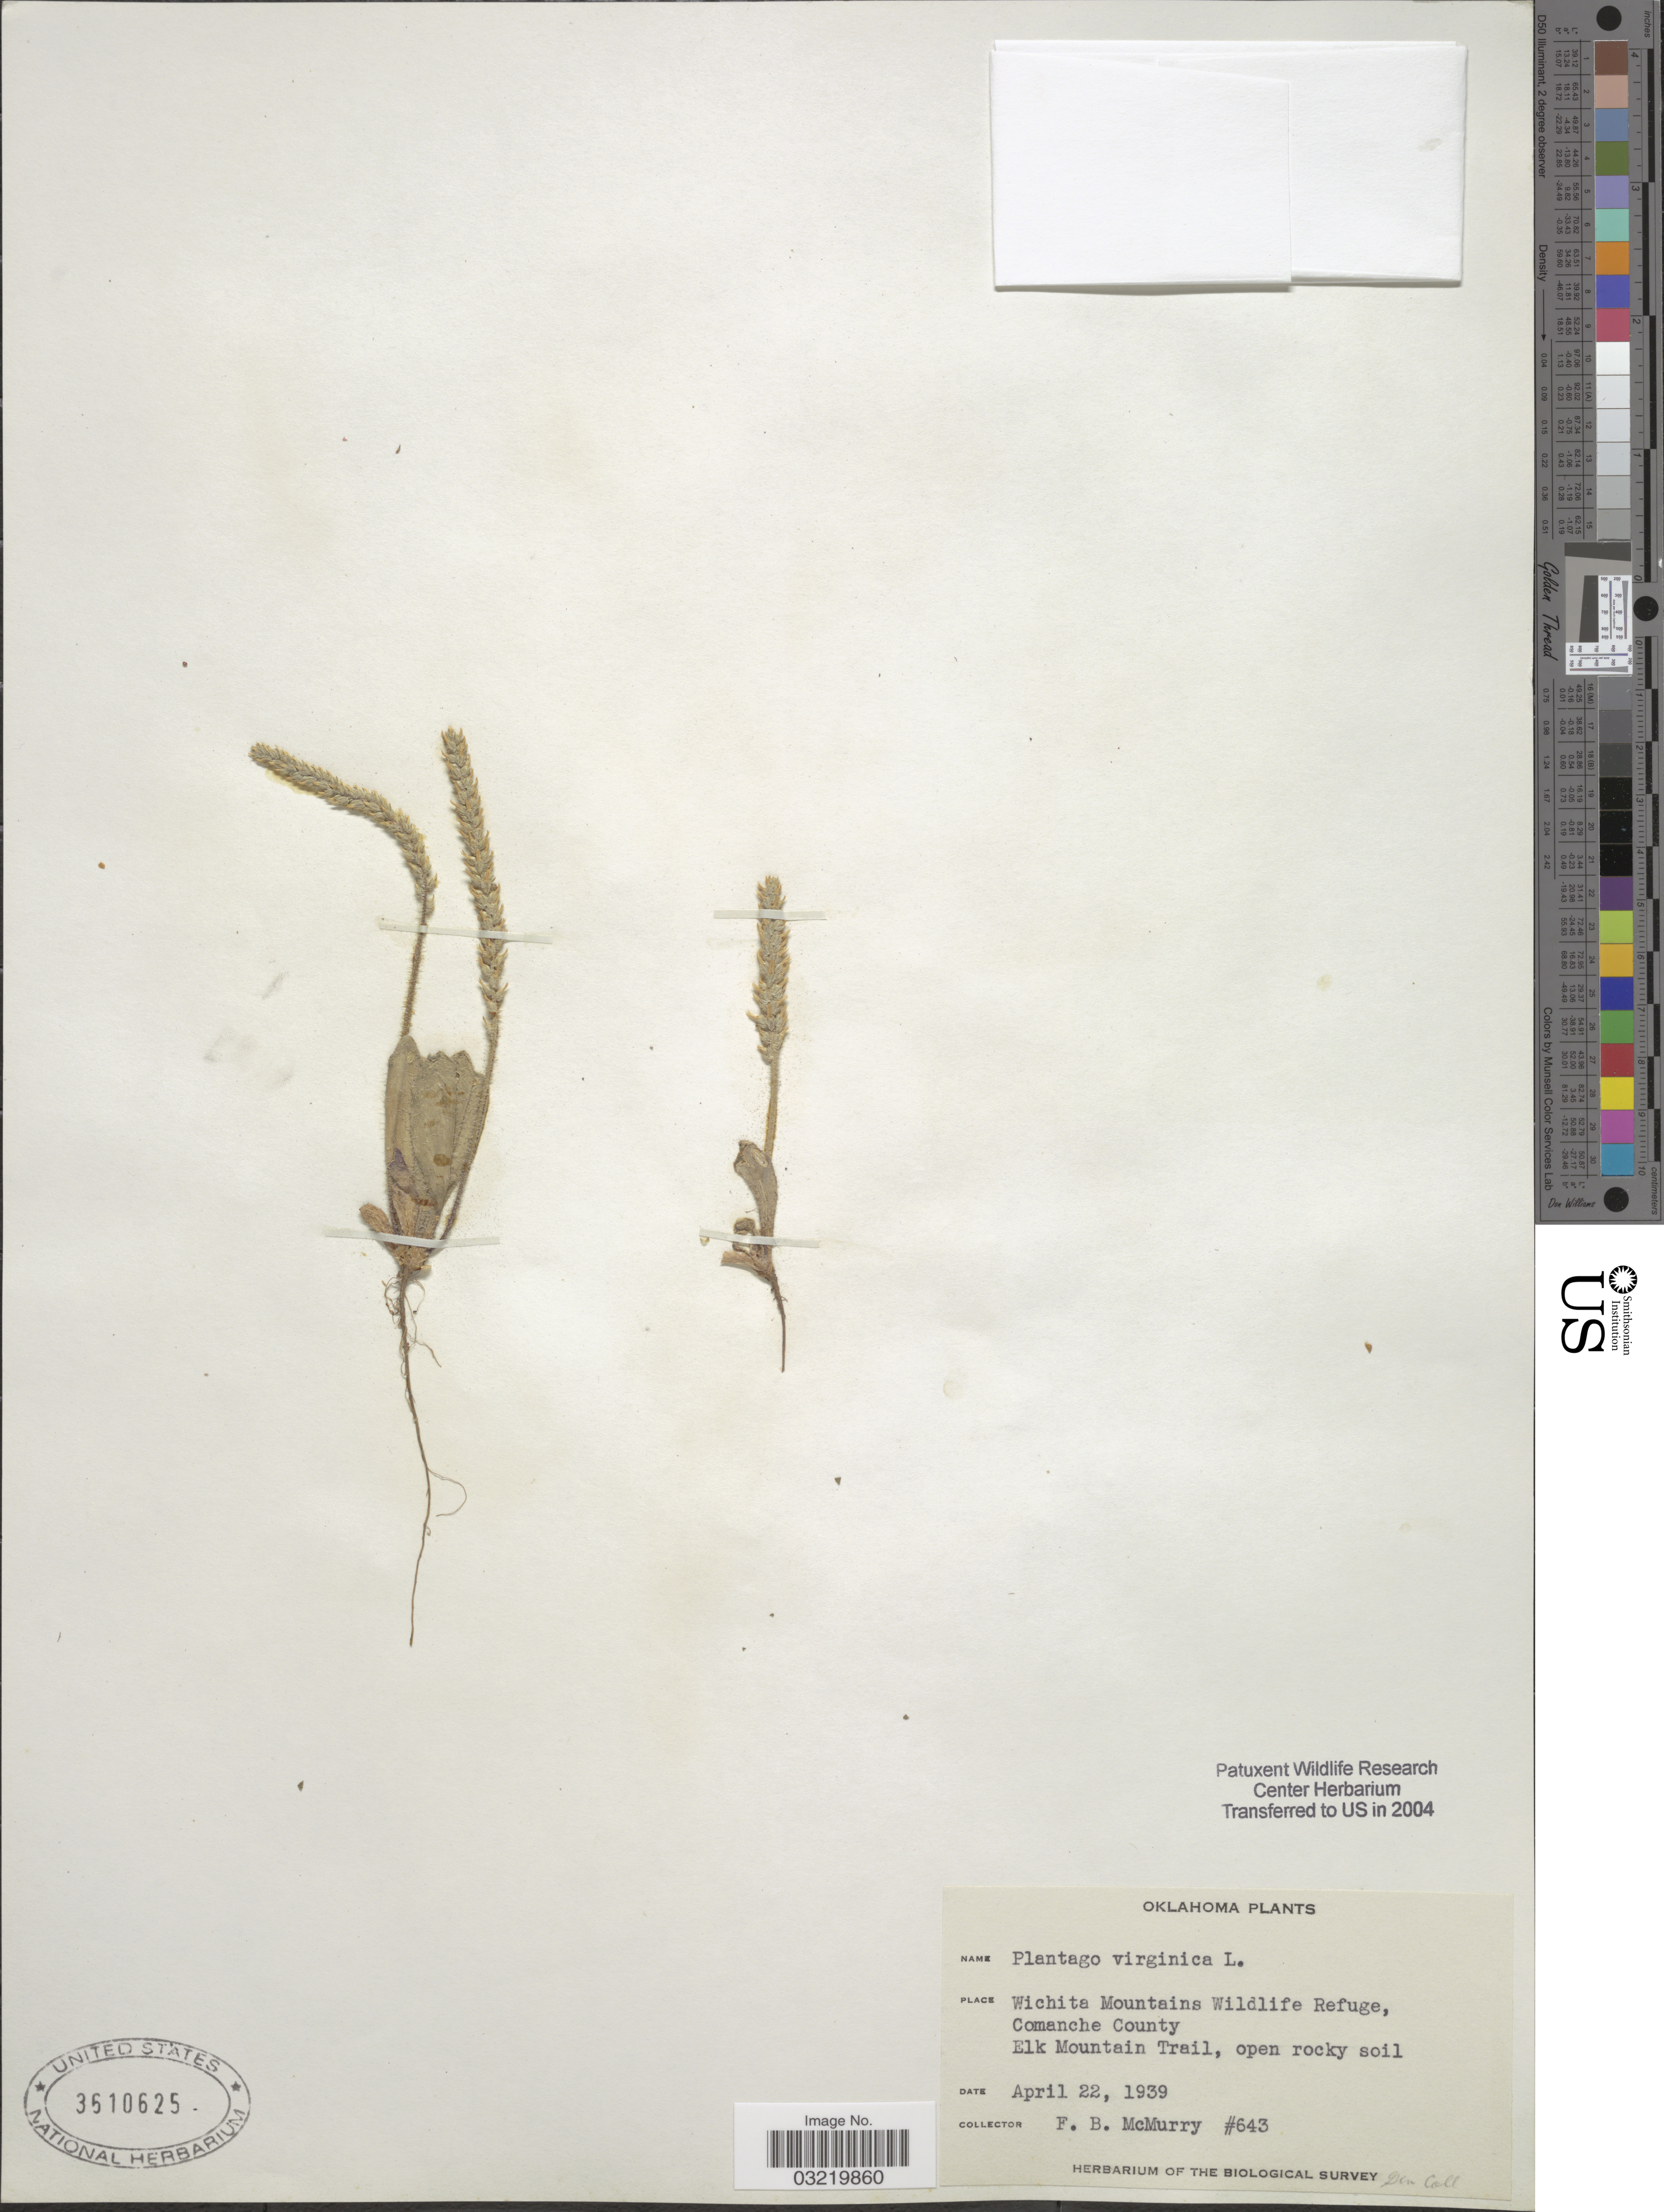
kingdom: Plantae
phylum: Tracheophyta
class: Magnoliopsida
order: Lamiales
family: Plantaginaceae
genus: Plantago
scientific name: Plantago virginica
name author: L.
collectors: F. B. McMurry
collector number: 643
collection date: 1939-04-22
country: United States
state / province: Oklahoma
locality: Wichita Mountains Wildlife Refuge, Comanche County, Elk Mountain Trail, open rocky soil.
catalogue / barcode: US 3610625